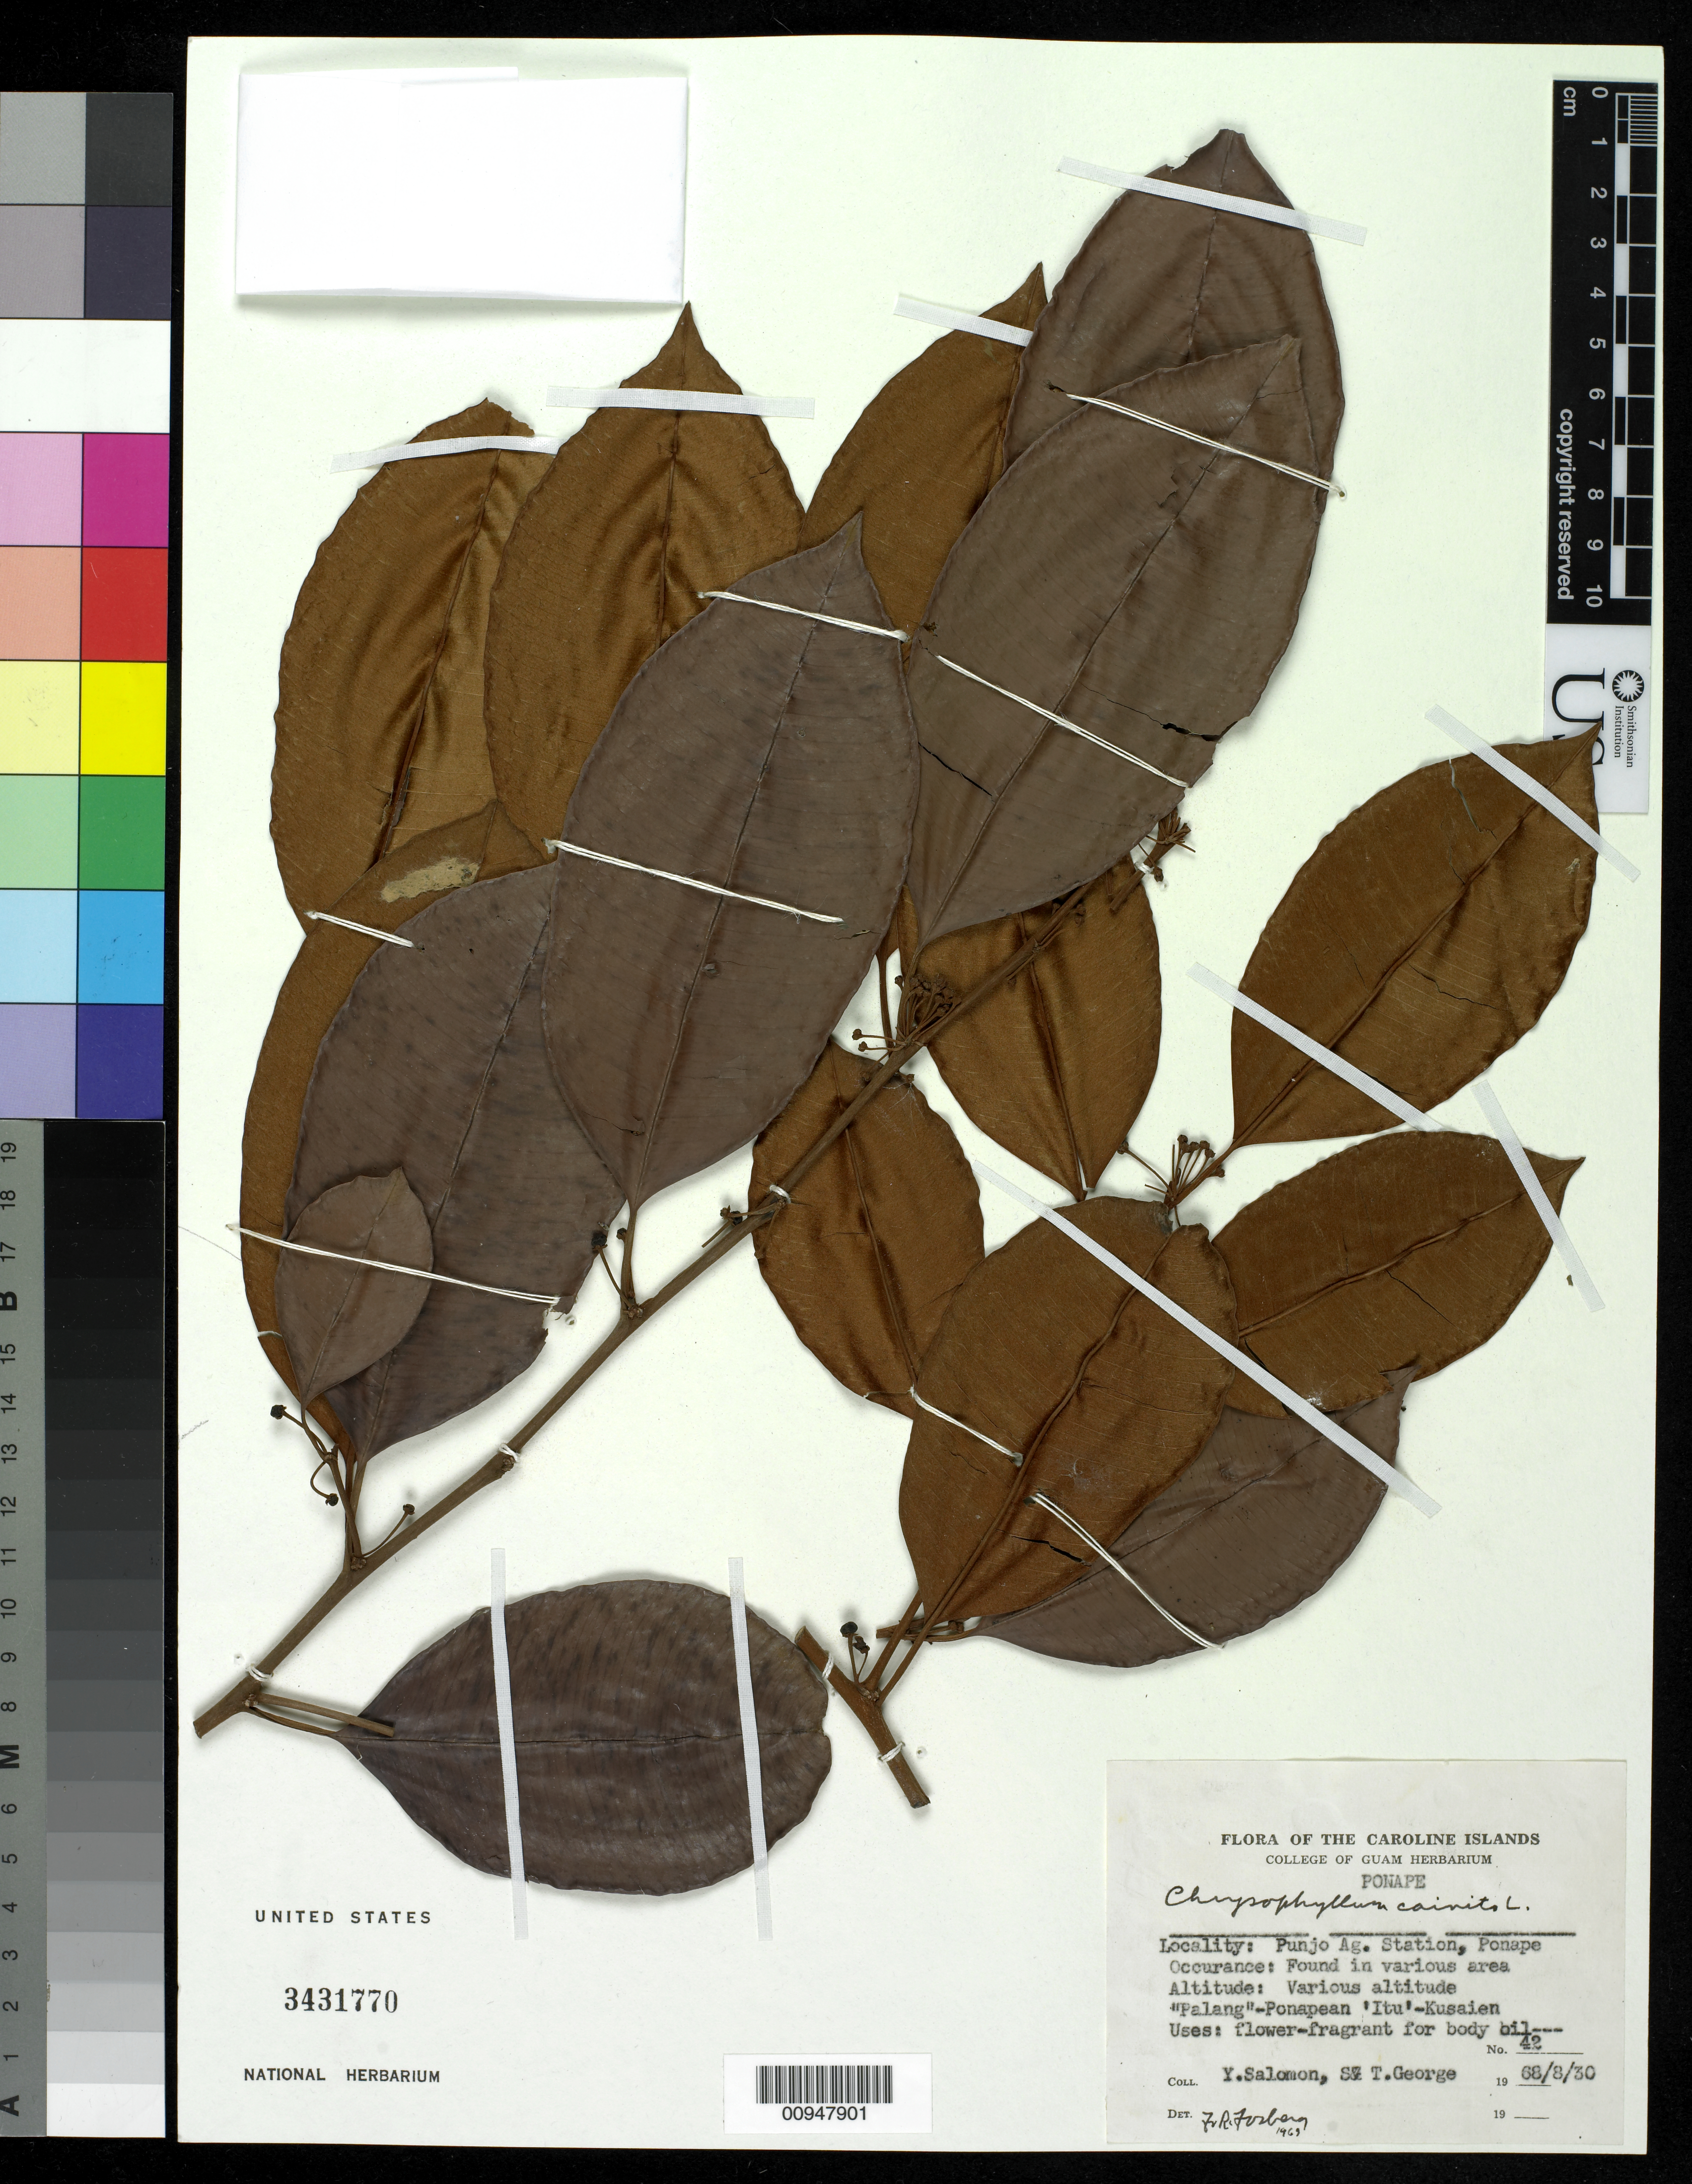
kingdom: Plantae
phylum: Tracheophyta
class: Magnoliopsida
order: Ericales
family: Sapotaceae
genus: Chrysophyllum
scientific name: Chrysophyllum cainito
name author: L.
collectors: Y. Salomon, S. George & T. George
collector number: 42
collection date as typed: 30 Aug 1930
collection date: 1930-08-30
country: Micronesia, Federated States of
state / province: Pohnpei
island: Pohnpei [Ponape]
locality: Punjo Ag. Station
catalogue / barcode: US 3431770